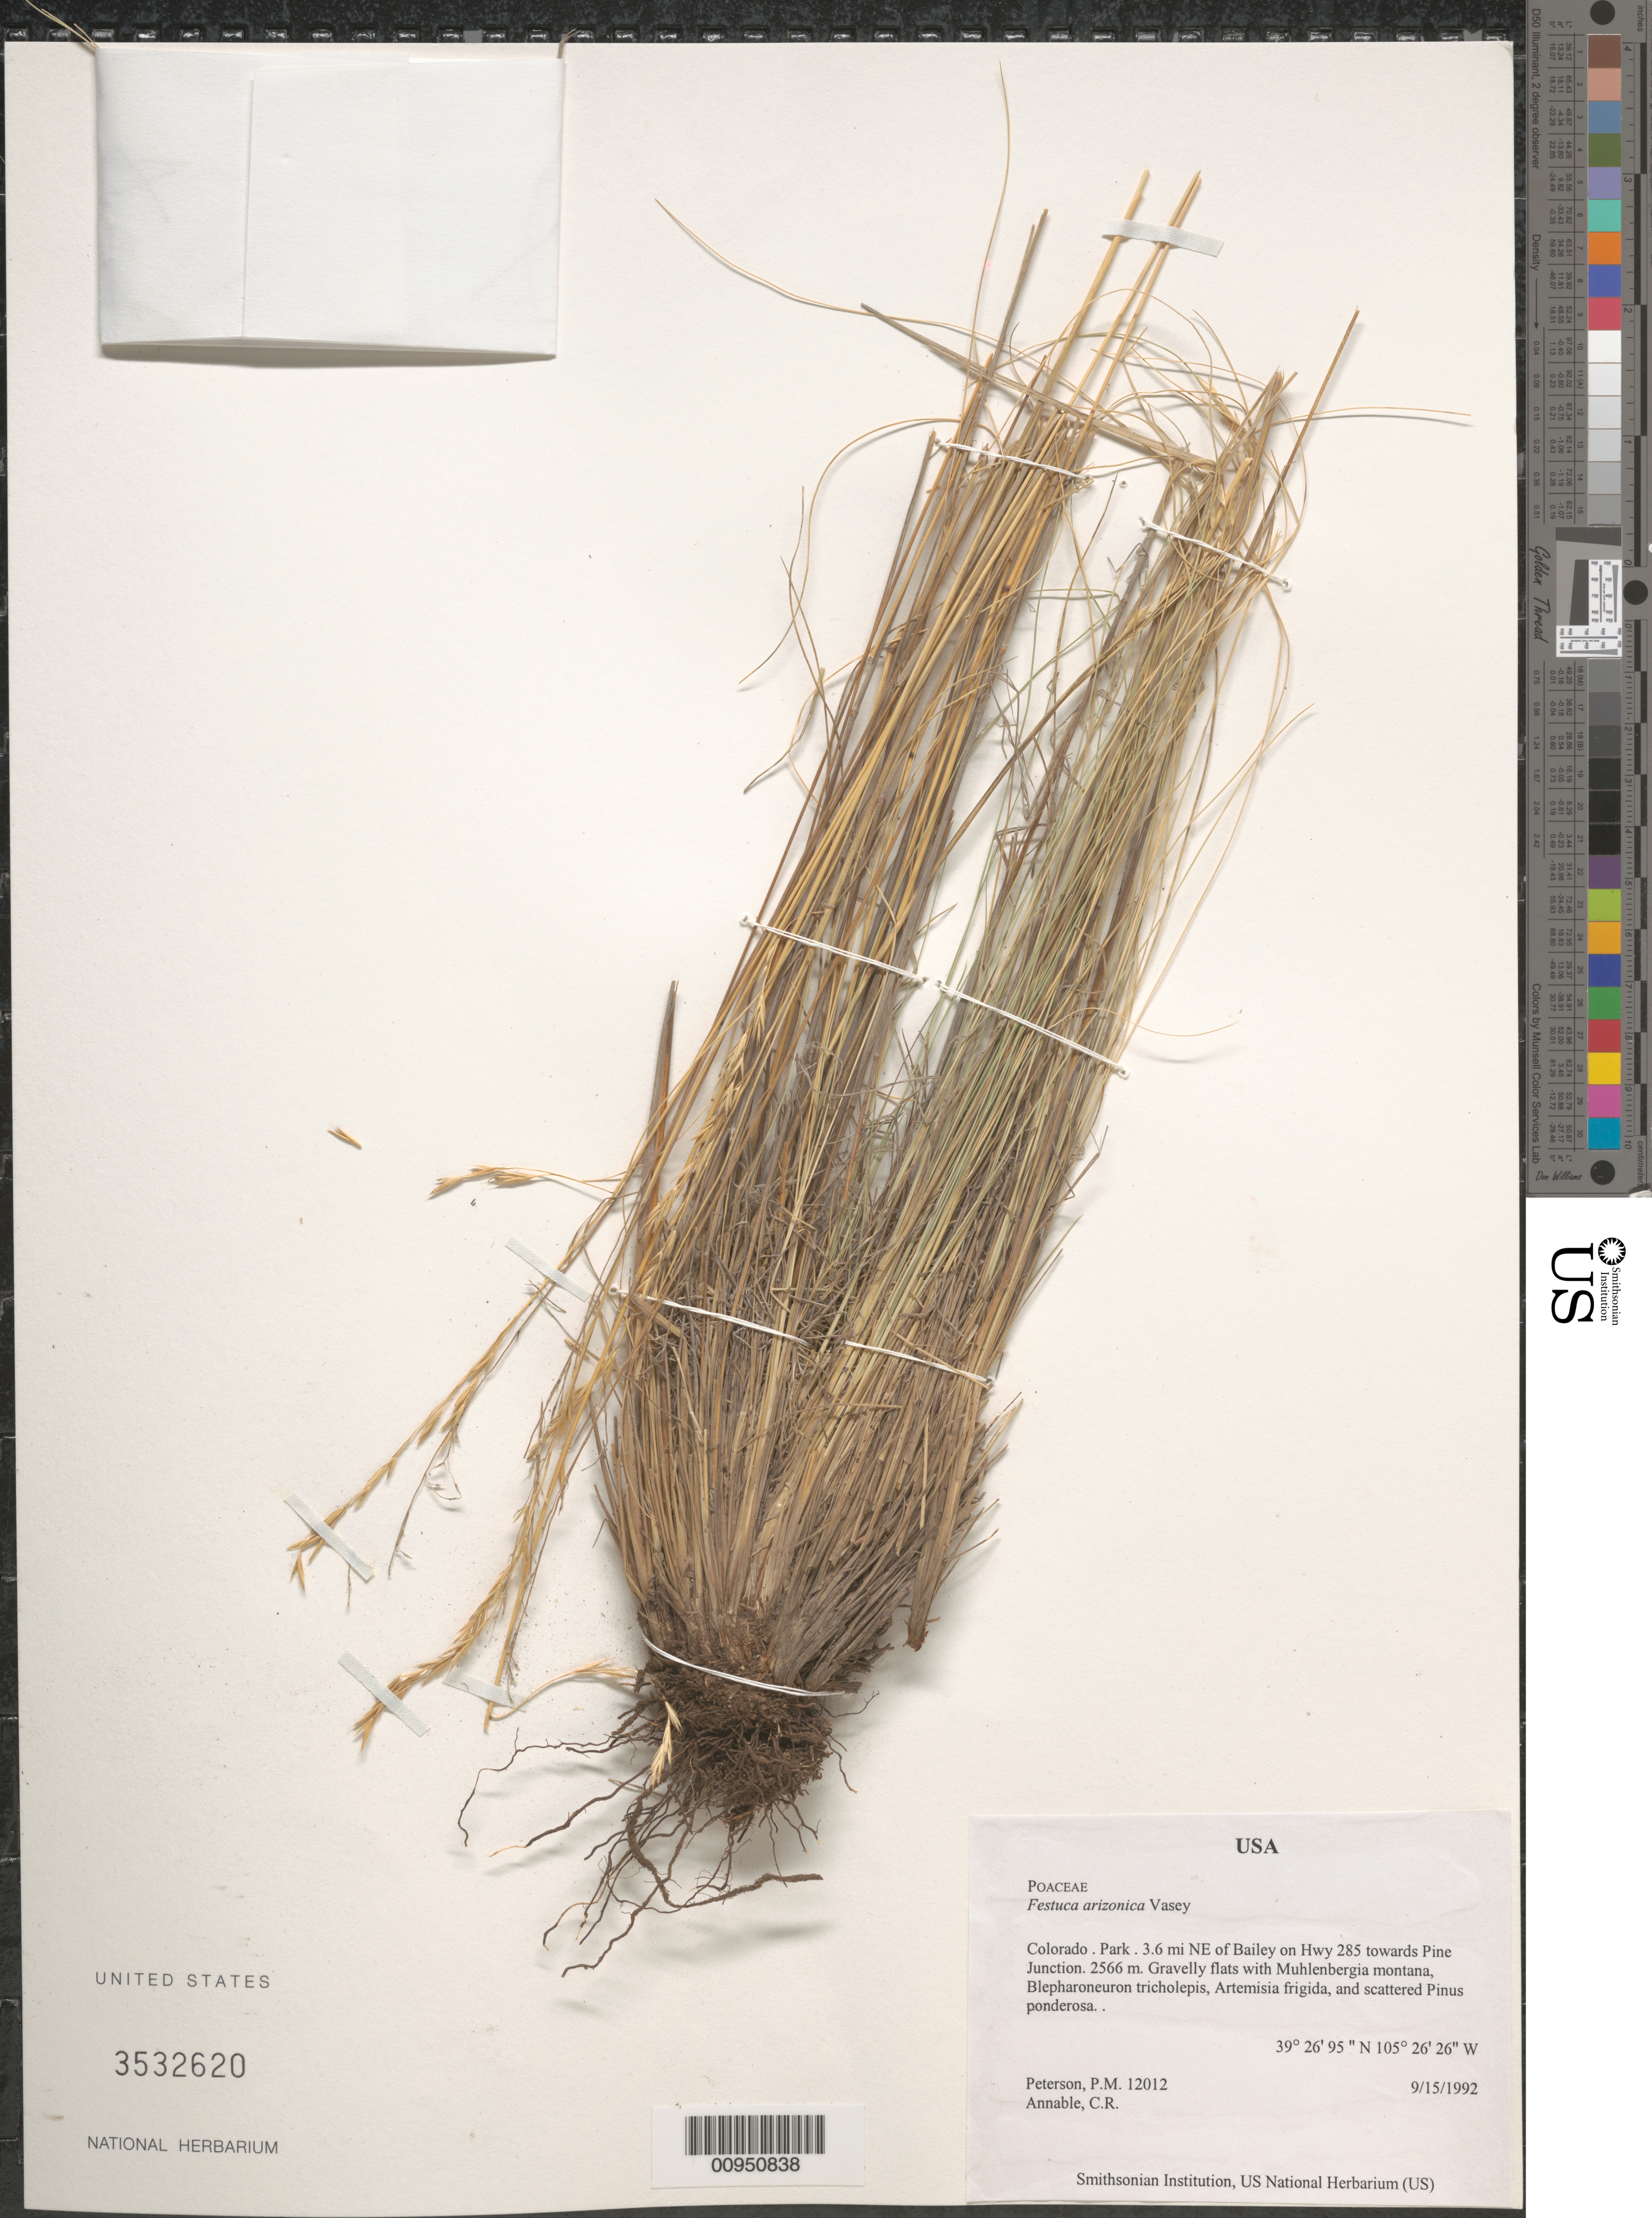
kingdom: Plantae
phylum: Tracheophyta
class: Liliopsida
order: Poales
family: Poaceae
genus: Festuca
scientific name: Festuca arizonica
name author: Vasey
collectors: P. M. Peterson & C. R. Annable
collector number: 12012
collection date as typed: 15 Sep 1992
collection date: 1992-09-15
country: United States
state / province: Colorado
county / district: Park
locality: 3.6 mi NE of Bailey on Hwy 285 towards Pine Junction.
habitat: Gravelly flats with Muhlenbergia montana, Blepharoneuron tricholepis, Artemisia frigida, and scattered Pinus ponderosa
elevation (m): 2566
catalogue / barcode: US 3532620